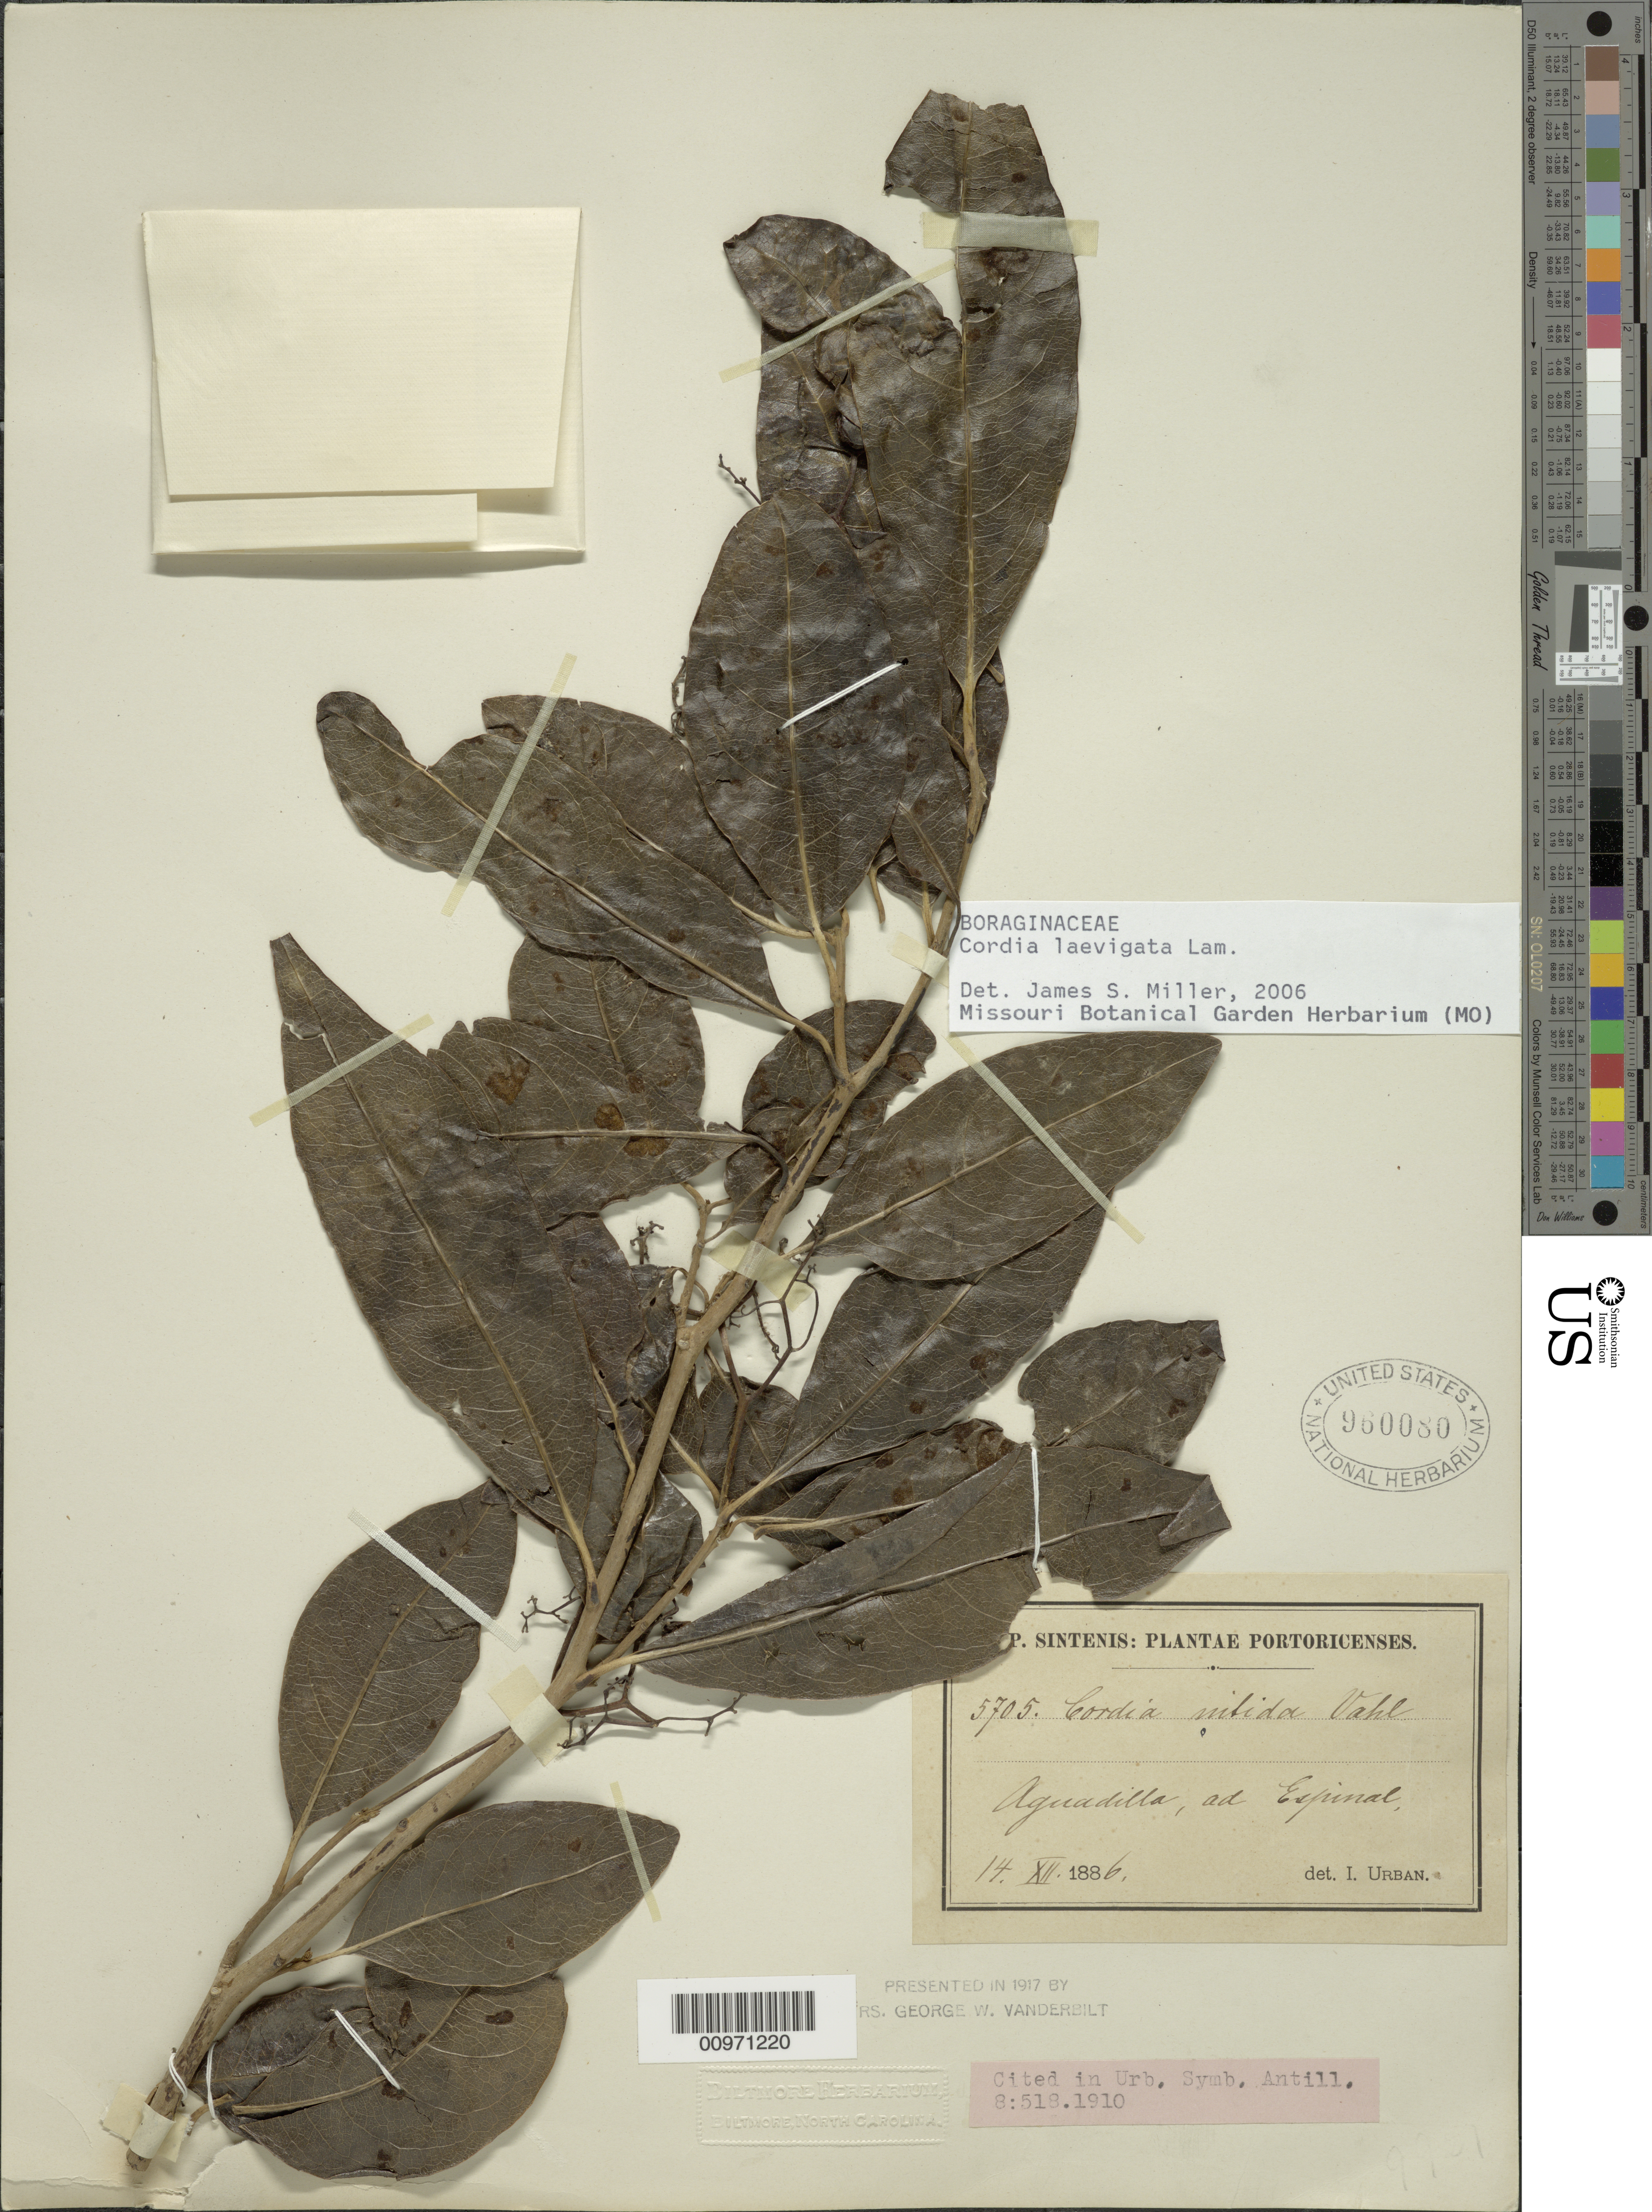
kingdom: Plantae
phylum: Tracheophyta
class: Magnoliopsida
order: Boraginales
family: Cordiaceae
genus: Cordia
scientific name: Cordia laevigata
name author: Lam.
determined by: Miller, James S., (MO), Missouri Botanical Garden (UNITED STATES)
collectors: P. Sintenis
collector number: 5705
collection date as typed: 14 Dec 1886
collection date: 1886-12-14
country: Puerto Rico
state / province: Aguadilla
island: Puerto Rico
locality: Aguadilla, ad Espinal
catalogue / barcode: US 960080